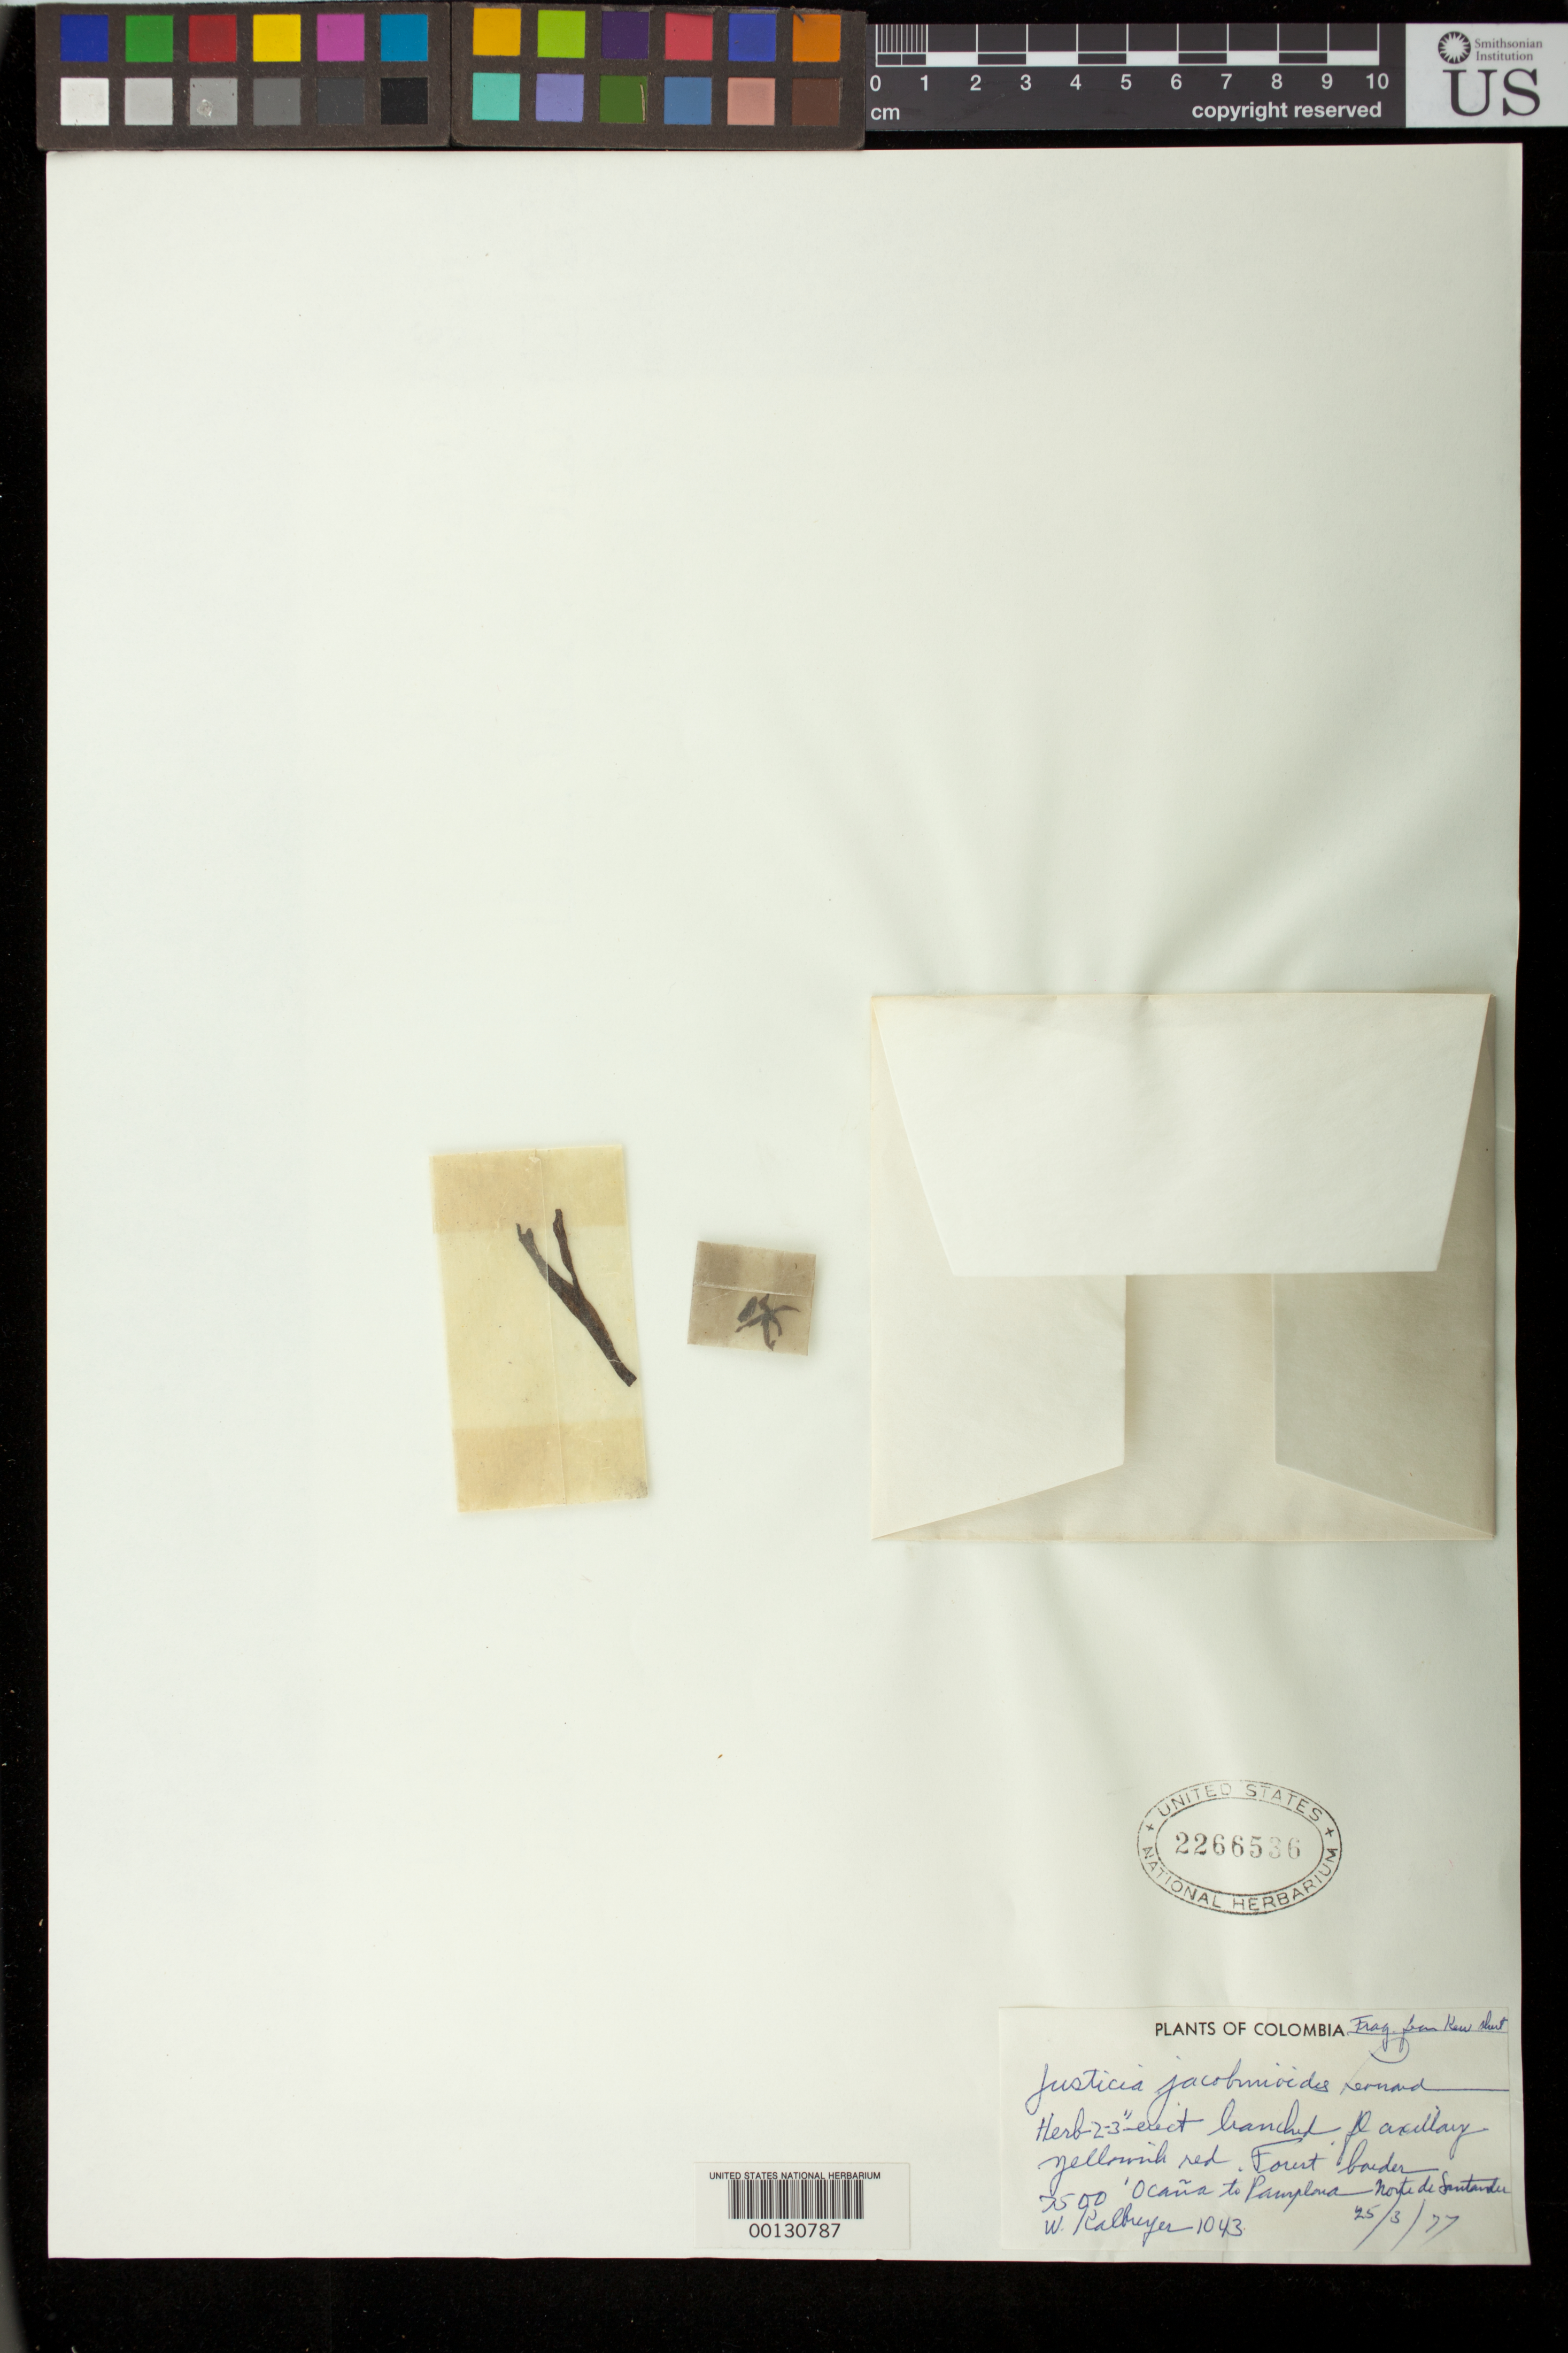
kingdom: Plantae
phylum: Tracheophyta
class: Magnoliopsida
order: Lamiales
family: Acanthaceae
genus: Justicia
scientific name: Justicia jacobinioides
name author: Leonard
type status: Isotype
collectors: W. Kalbreyer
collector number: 1043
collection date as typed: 25 Mar 1879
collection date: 1879-03-25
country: Colombia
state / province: Norte de Santander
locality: Ocaña to Pamplona, Norte de Santander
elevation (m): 2286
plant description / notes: Fragmentary material of (holo) type specimen ex herb. Kew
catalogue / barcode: US 2266536